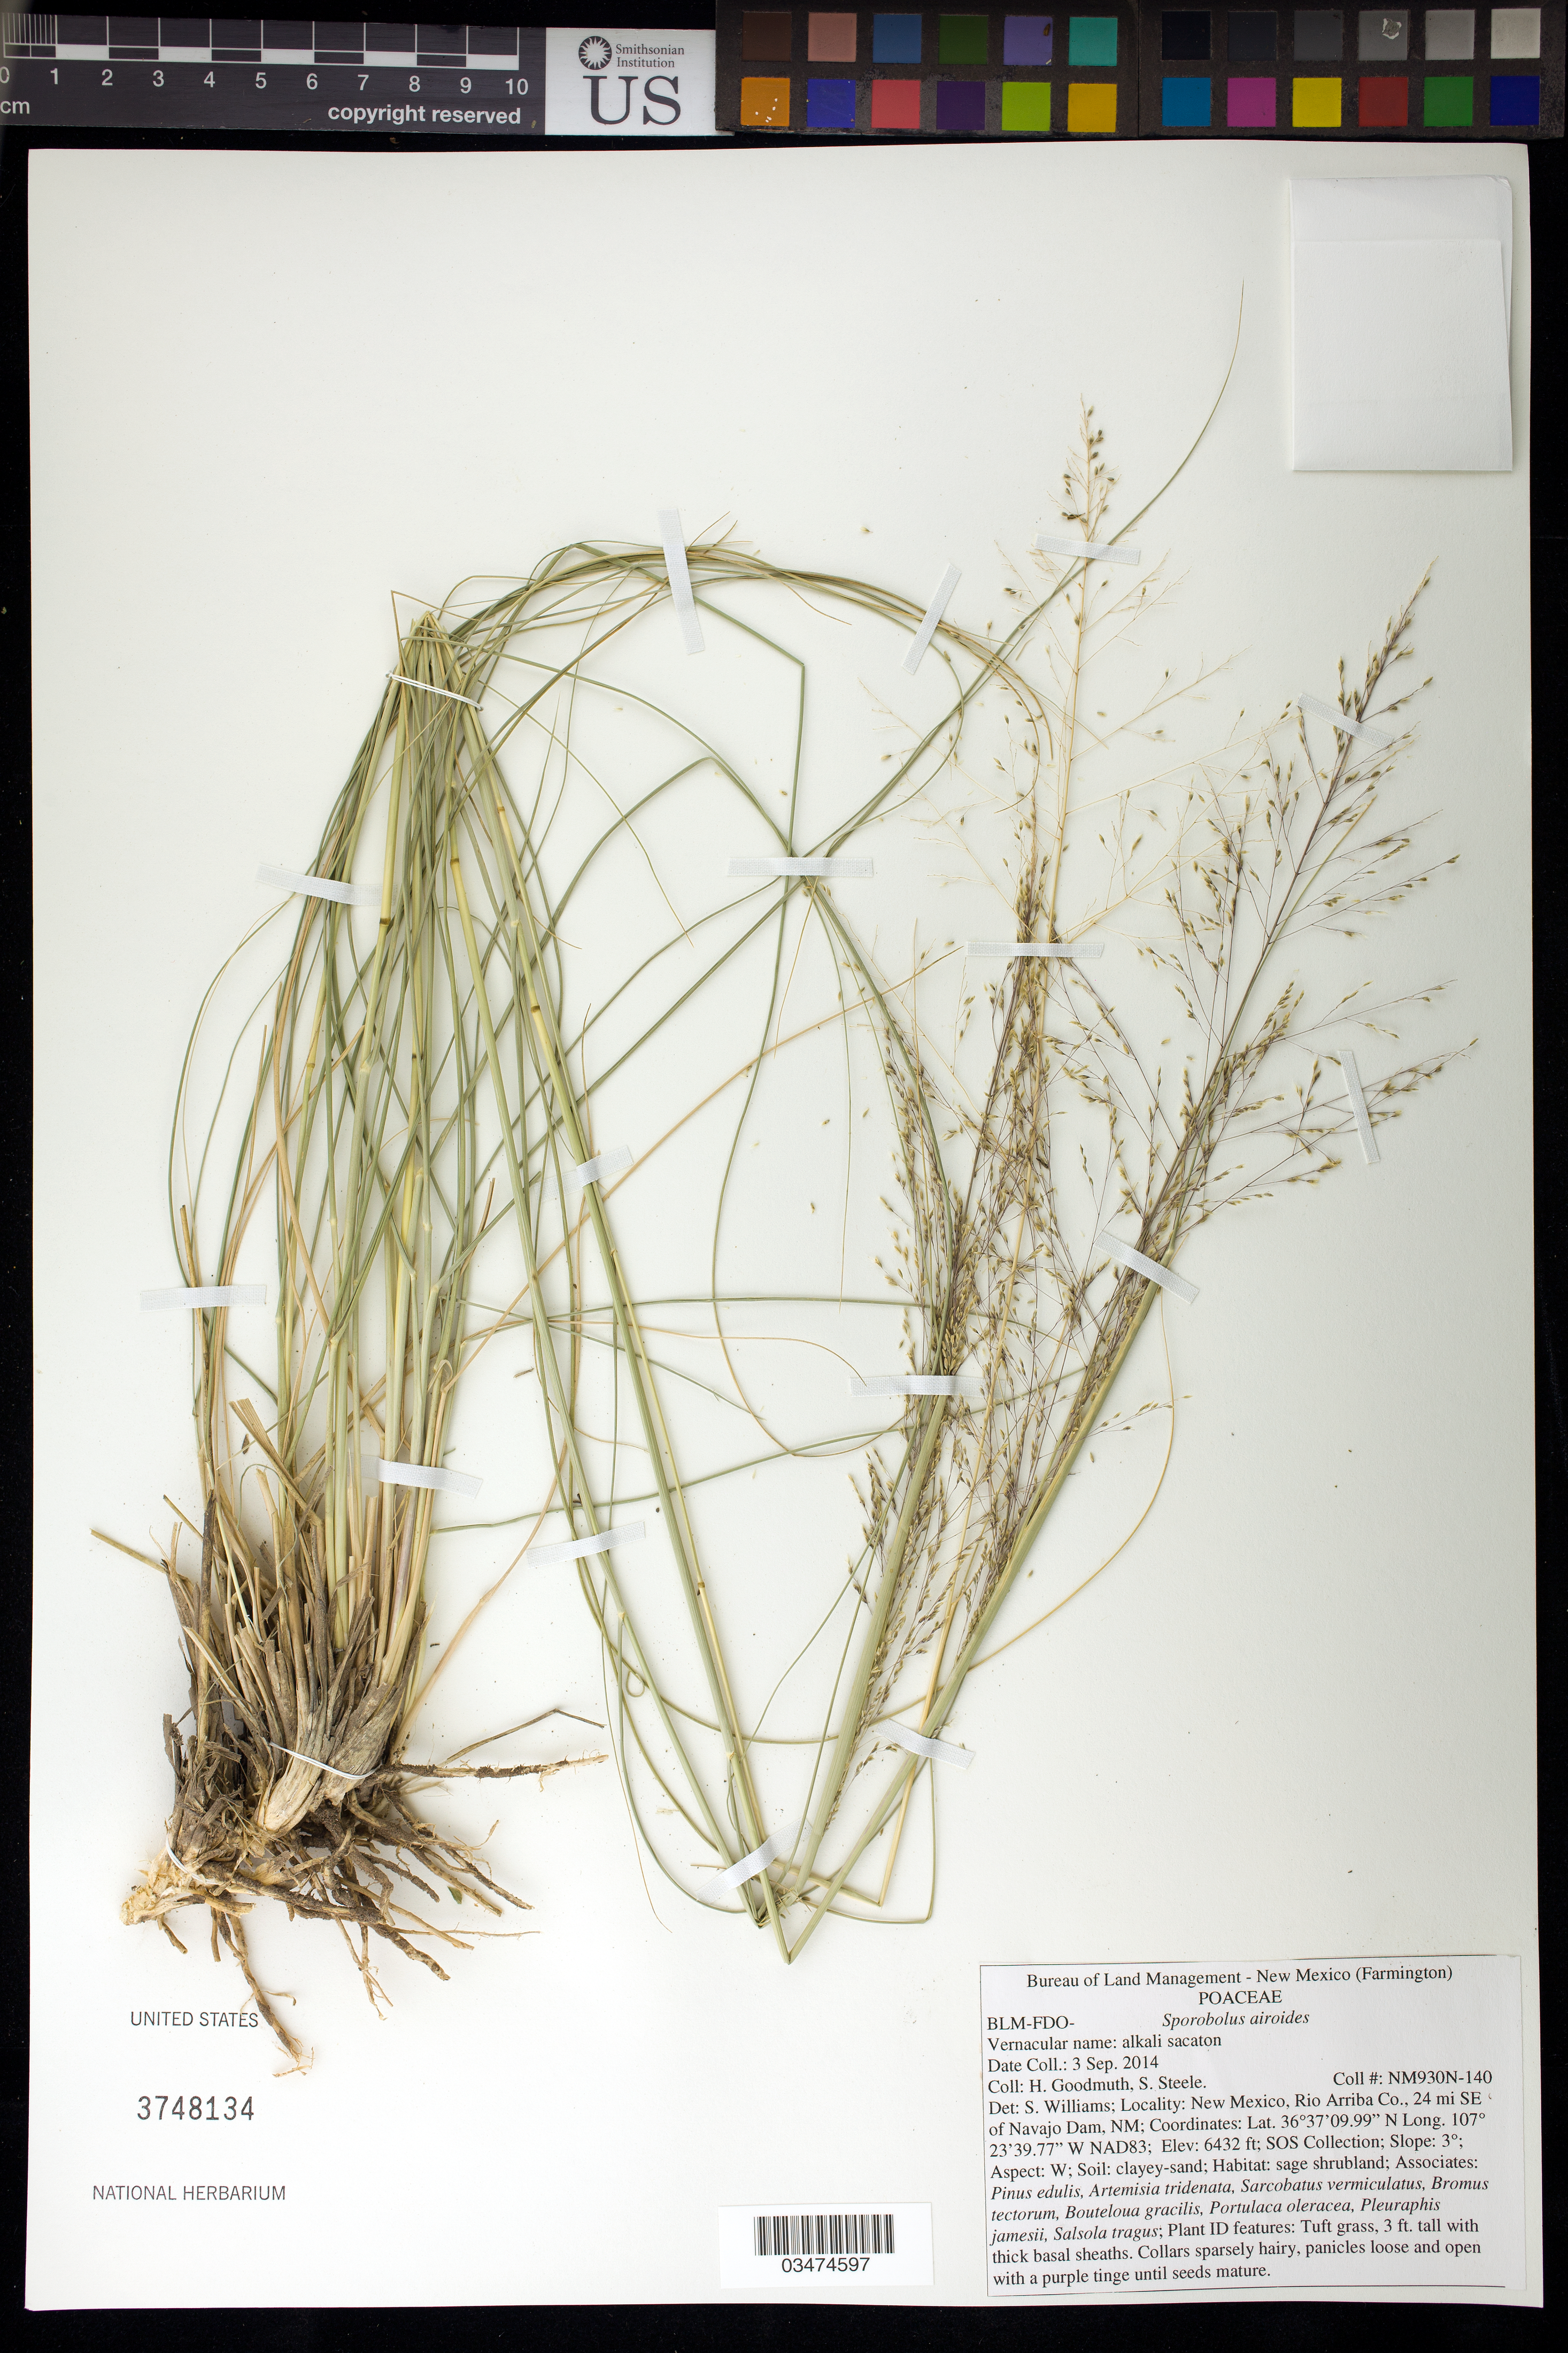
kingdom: Plantae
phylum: Tracheophyta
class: Liliopsida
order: Poales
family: Poaceae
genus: Sporobolus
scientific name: Sporobolus airoides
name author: (Torr.) Torr.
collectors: H. Goodmuth & S. Steele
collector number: NM930N-140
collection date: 2014-09-03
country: United States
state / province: New Mexico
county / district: Rio Arriba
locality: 24 mi.SE of Navajo Dam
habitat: Clayey-sand, sage shrubland.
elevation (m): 1960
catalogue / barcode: US 3748134